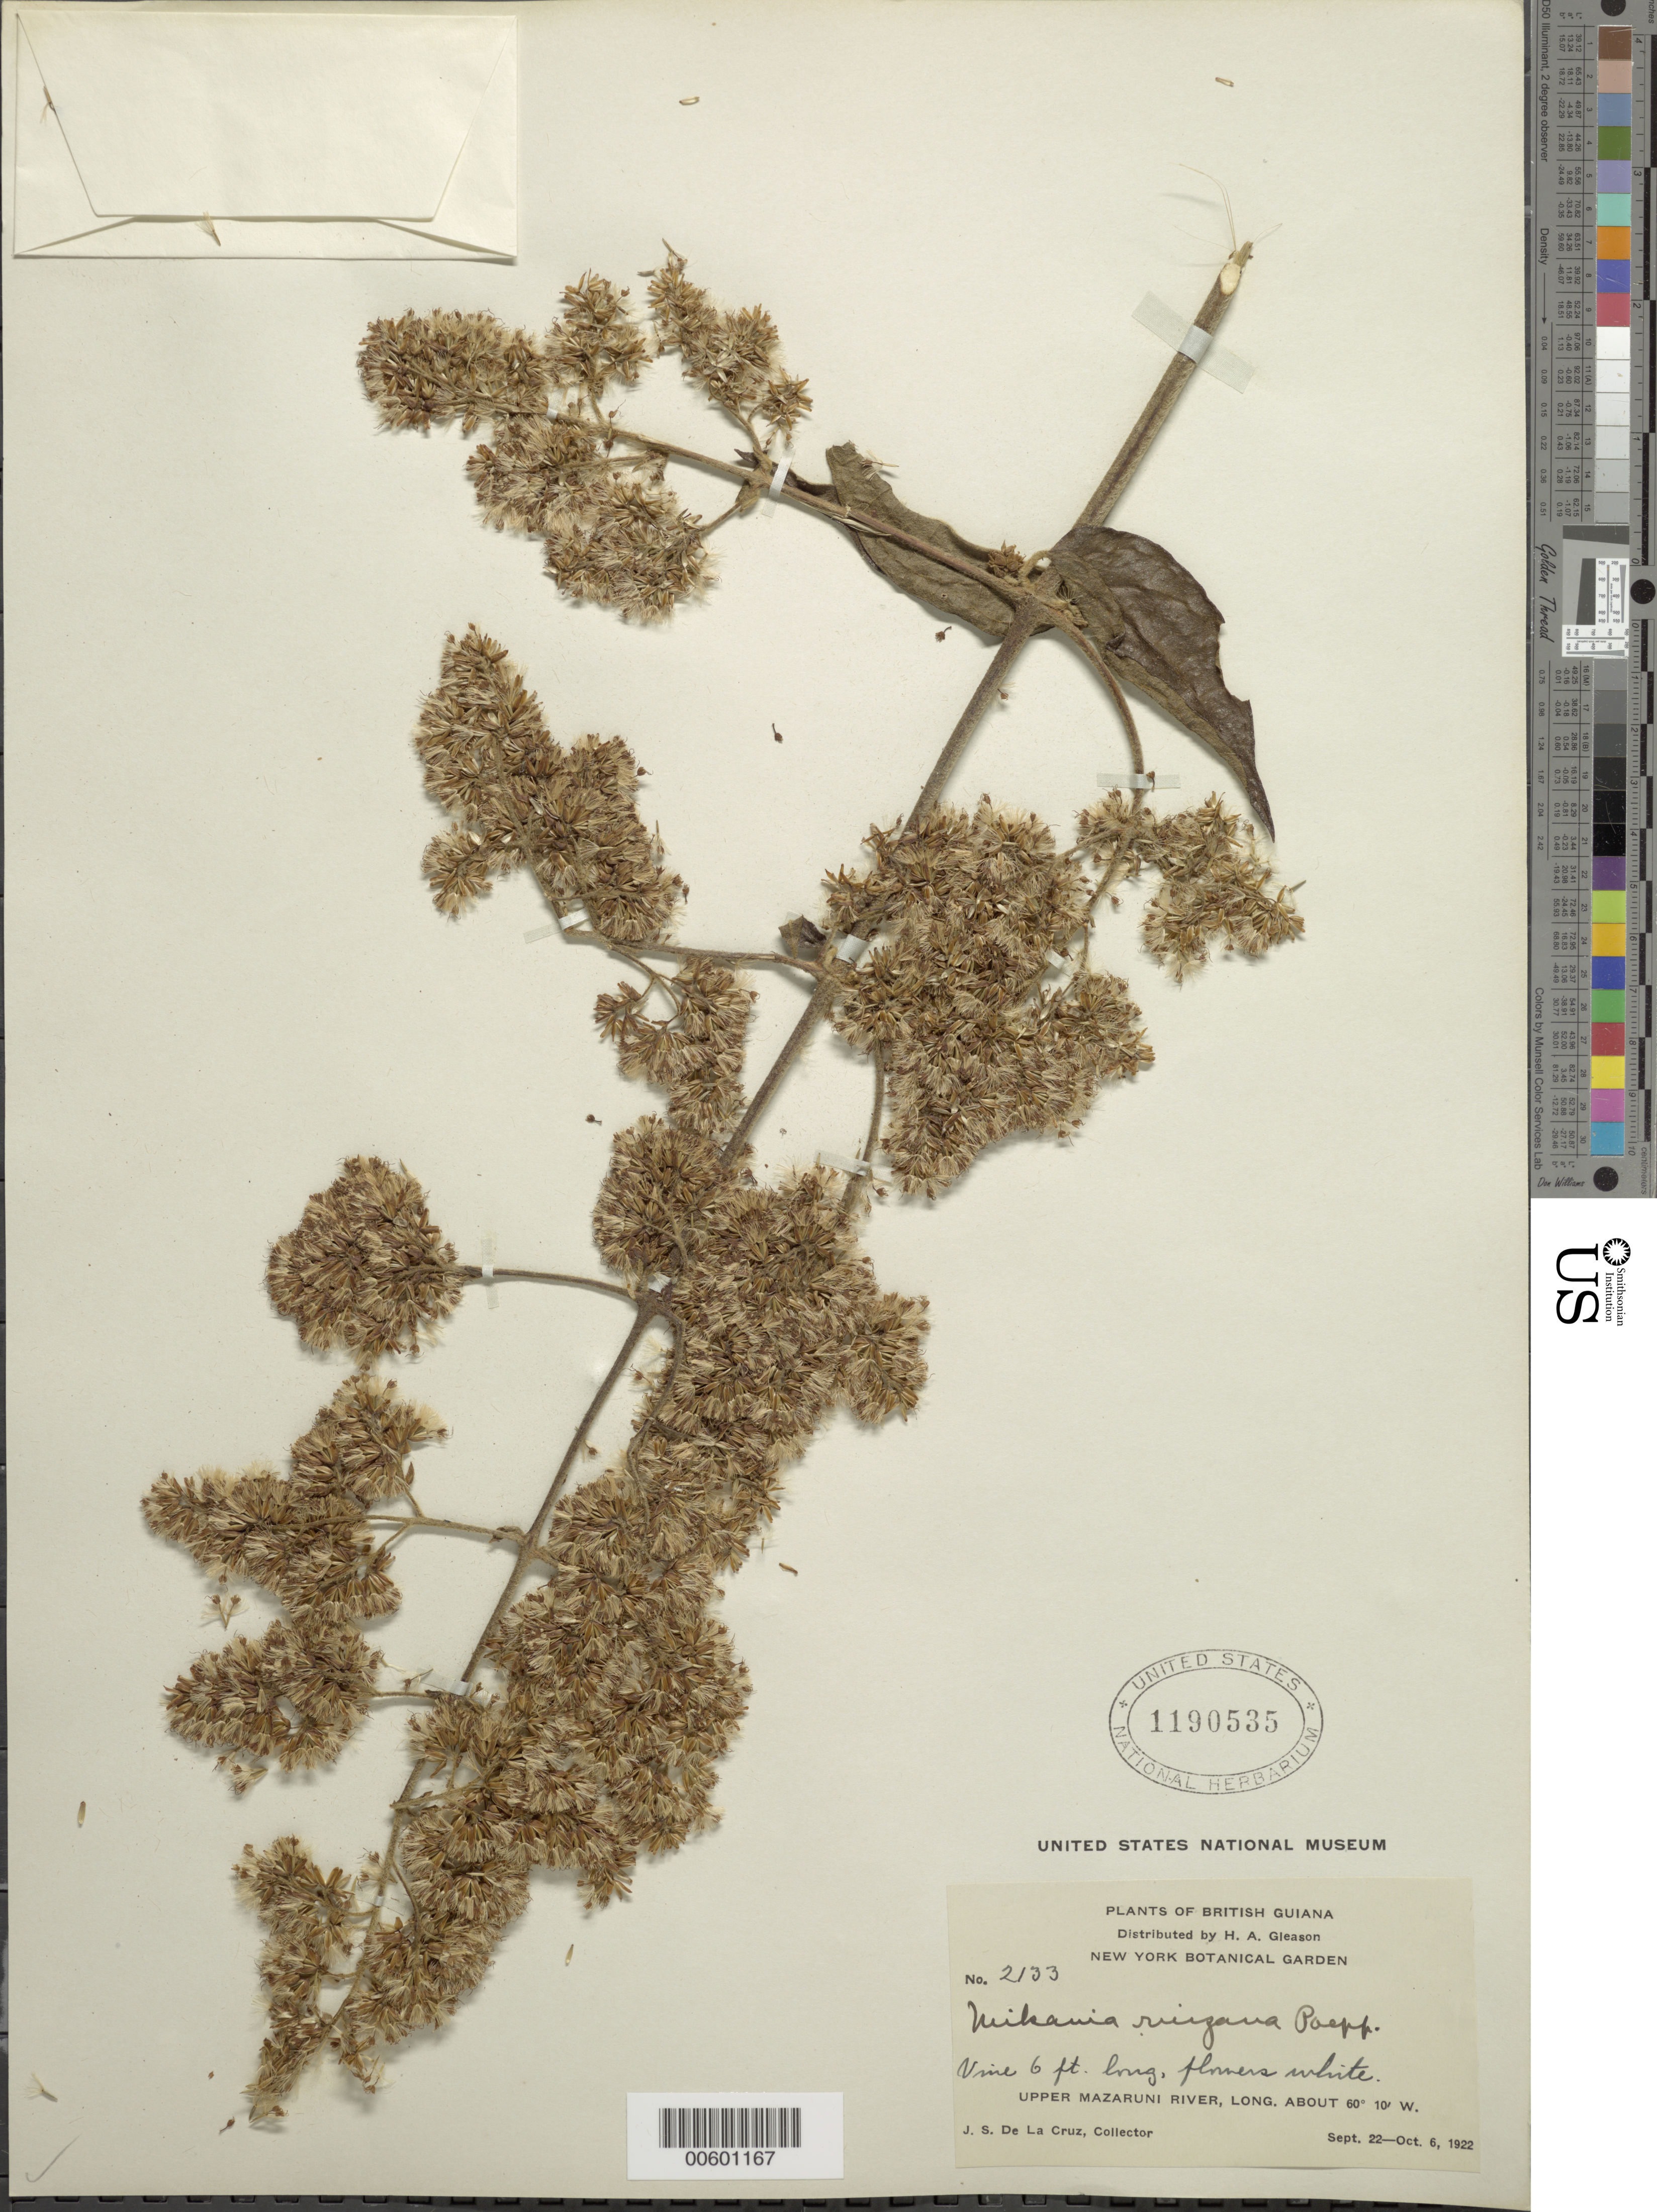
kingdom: Plantae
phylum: Tracheophyta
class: Magnoliopsida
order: Asterales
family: Asteraceae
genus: Mikania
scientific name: Mikania ruiziana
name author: Poepp.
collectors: J. S. de la Cruz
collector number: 2133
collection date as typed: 22-Sep-22 to 6-Oct-22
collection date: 1922-09-22/1922-10-06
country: Guyana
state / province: Cuyuni-Mazaruni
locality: Upper Mazaruni R.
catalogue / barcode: US 1190535